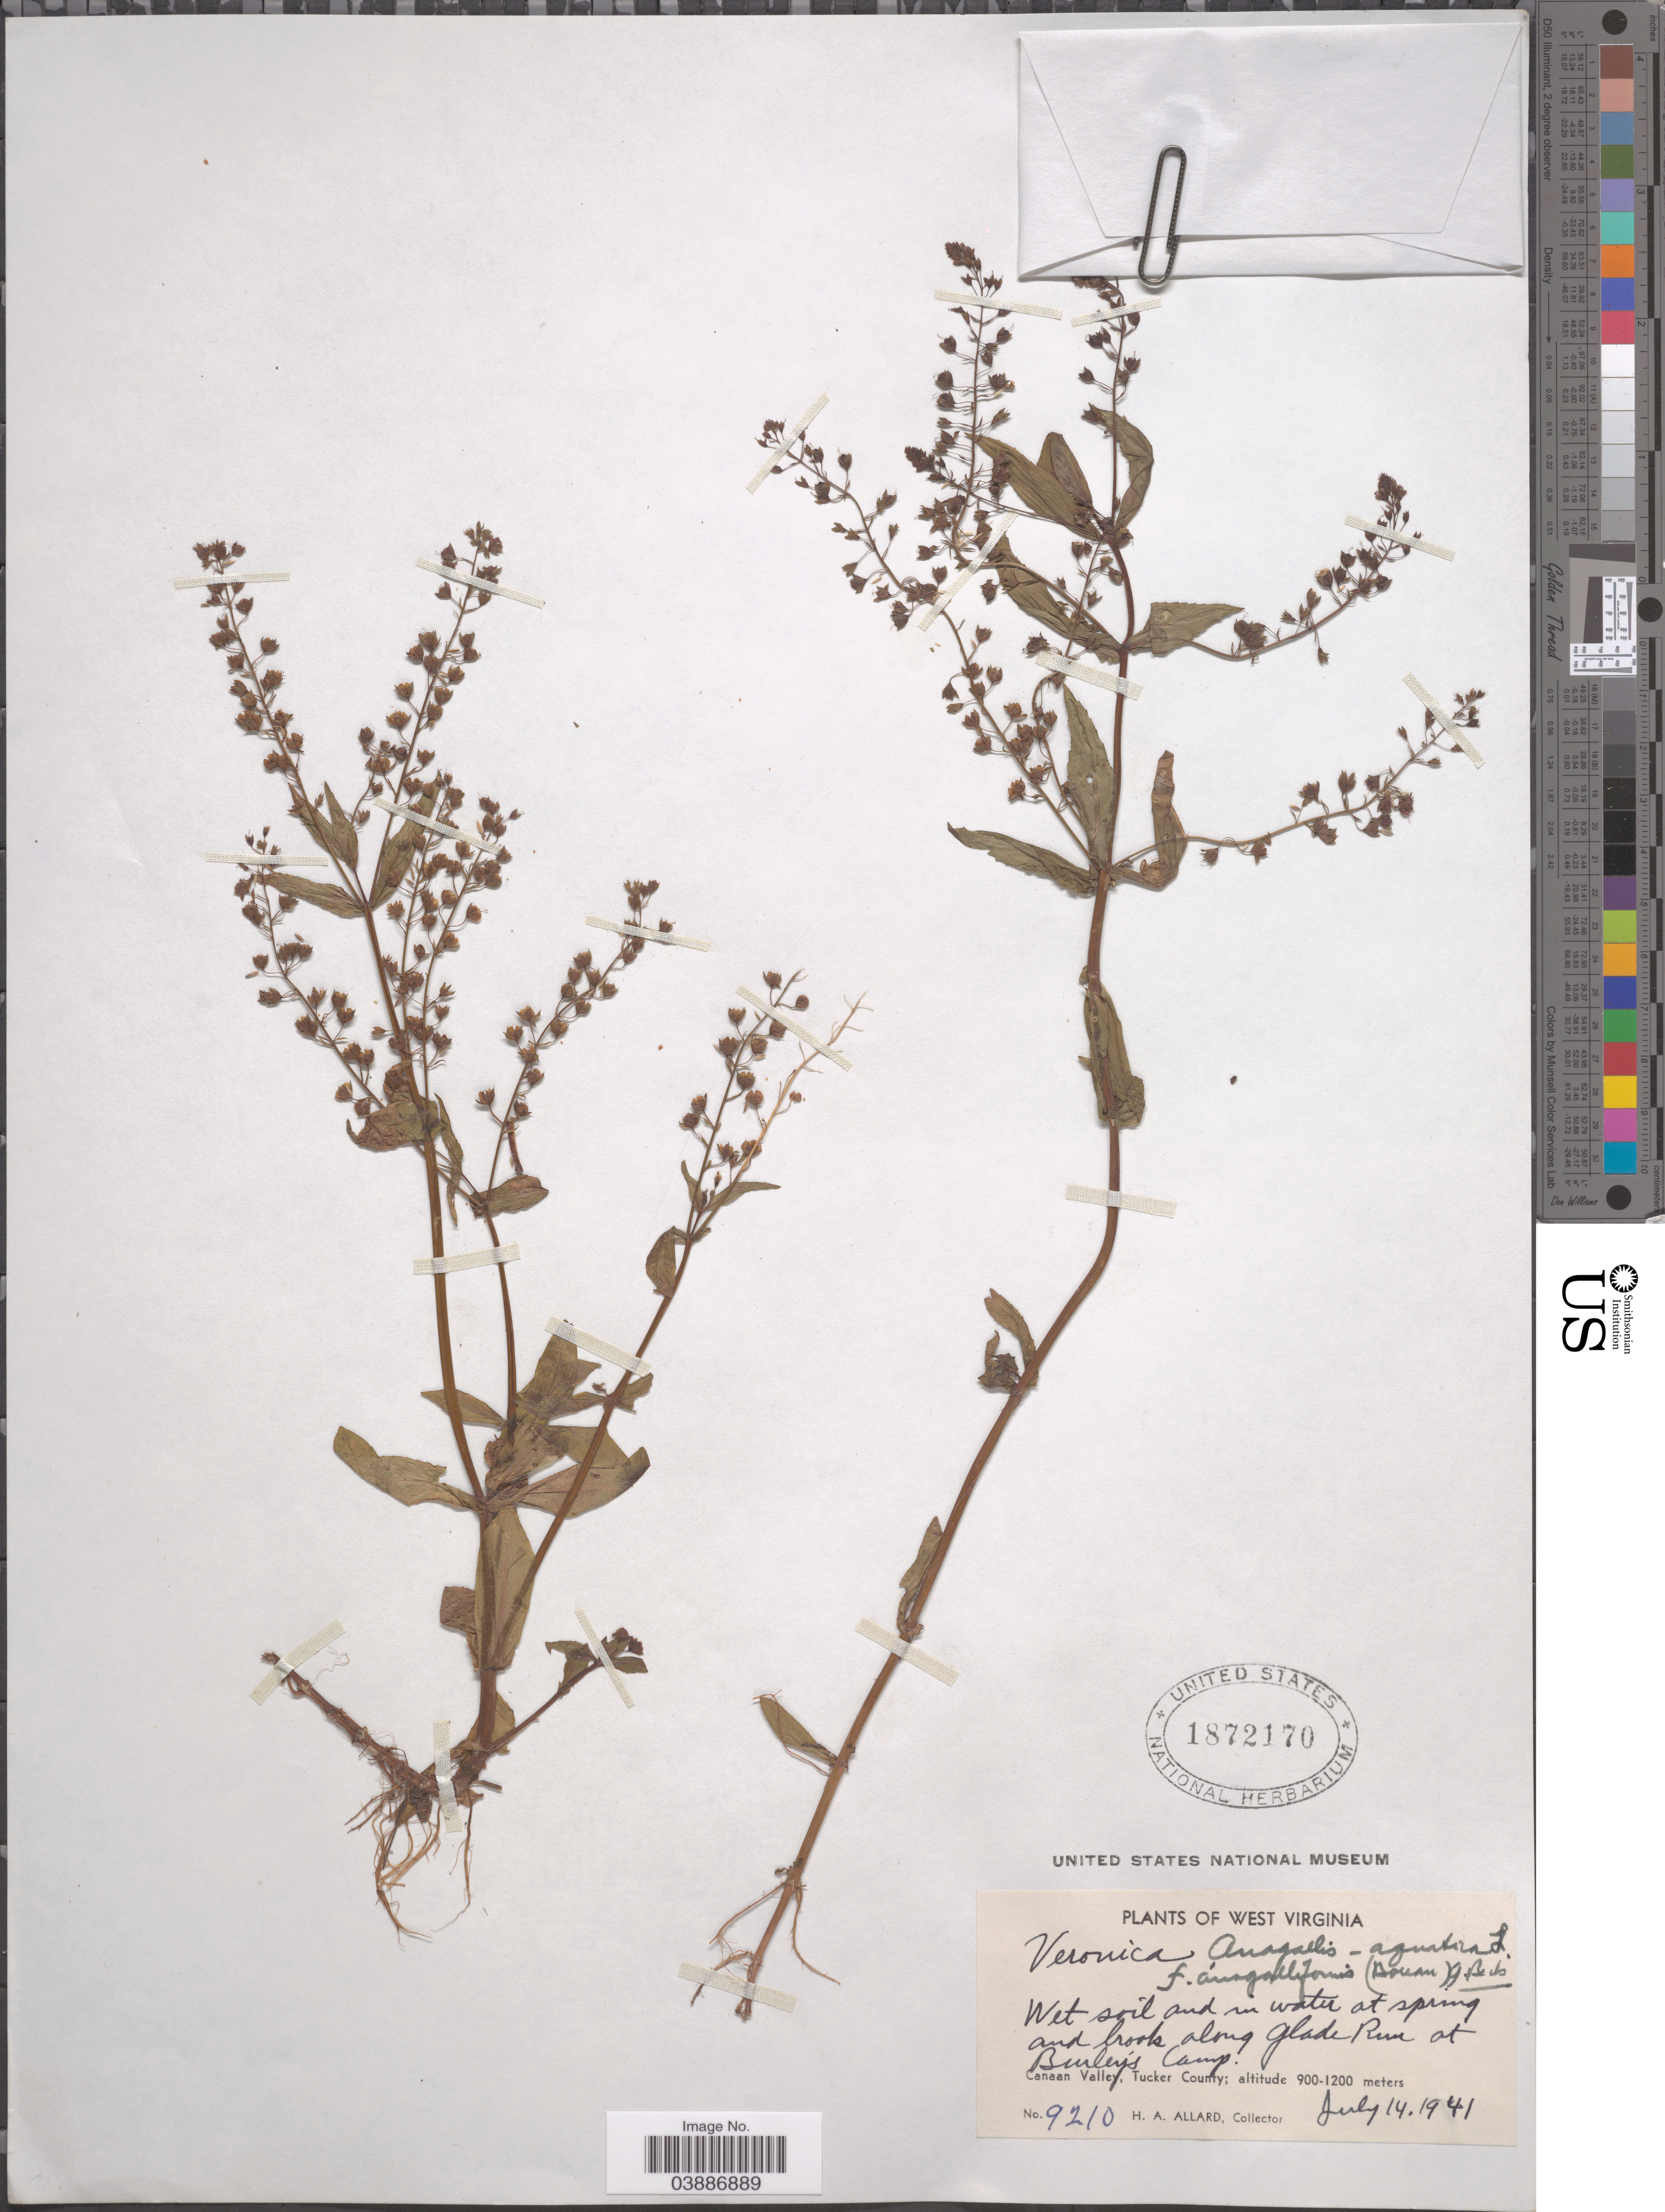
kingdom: Plantae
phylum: Tracheophyta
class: Magnoliopsida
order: Lamiales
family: Plantaginaceae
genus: Veronica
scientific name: Veronica anagallis-aquatica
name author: L.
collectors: H. A. Allard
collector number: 9210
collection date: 1941-07-14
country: United States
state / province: West Virginia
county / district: Tucker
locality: At spring and brook along glade Run at Burley's Camp. Canaan Valley, Tucker County.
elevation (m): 900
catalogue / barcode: US 1872170